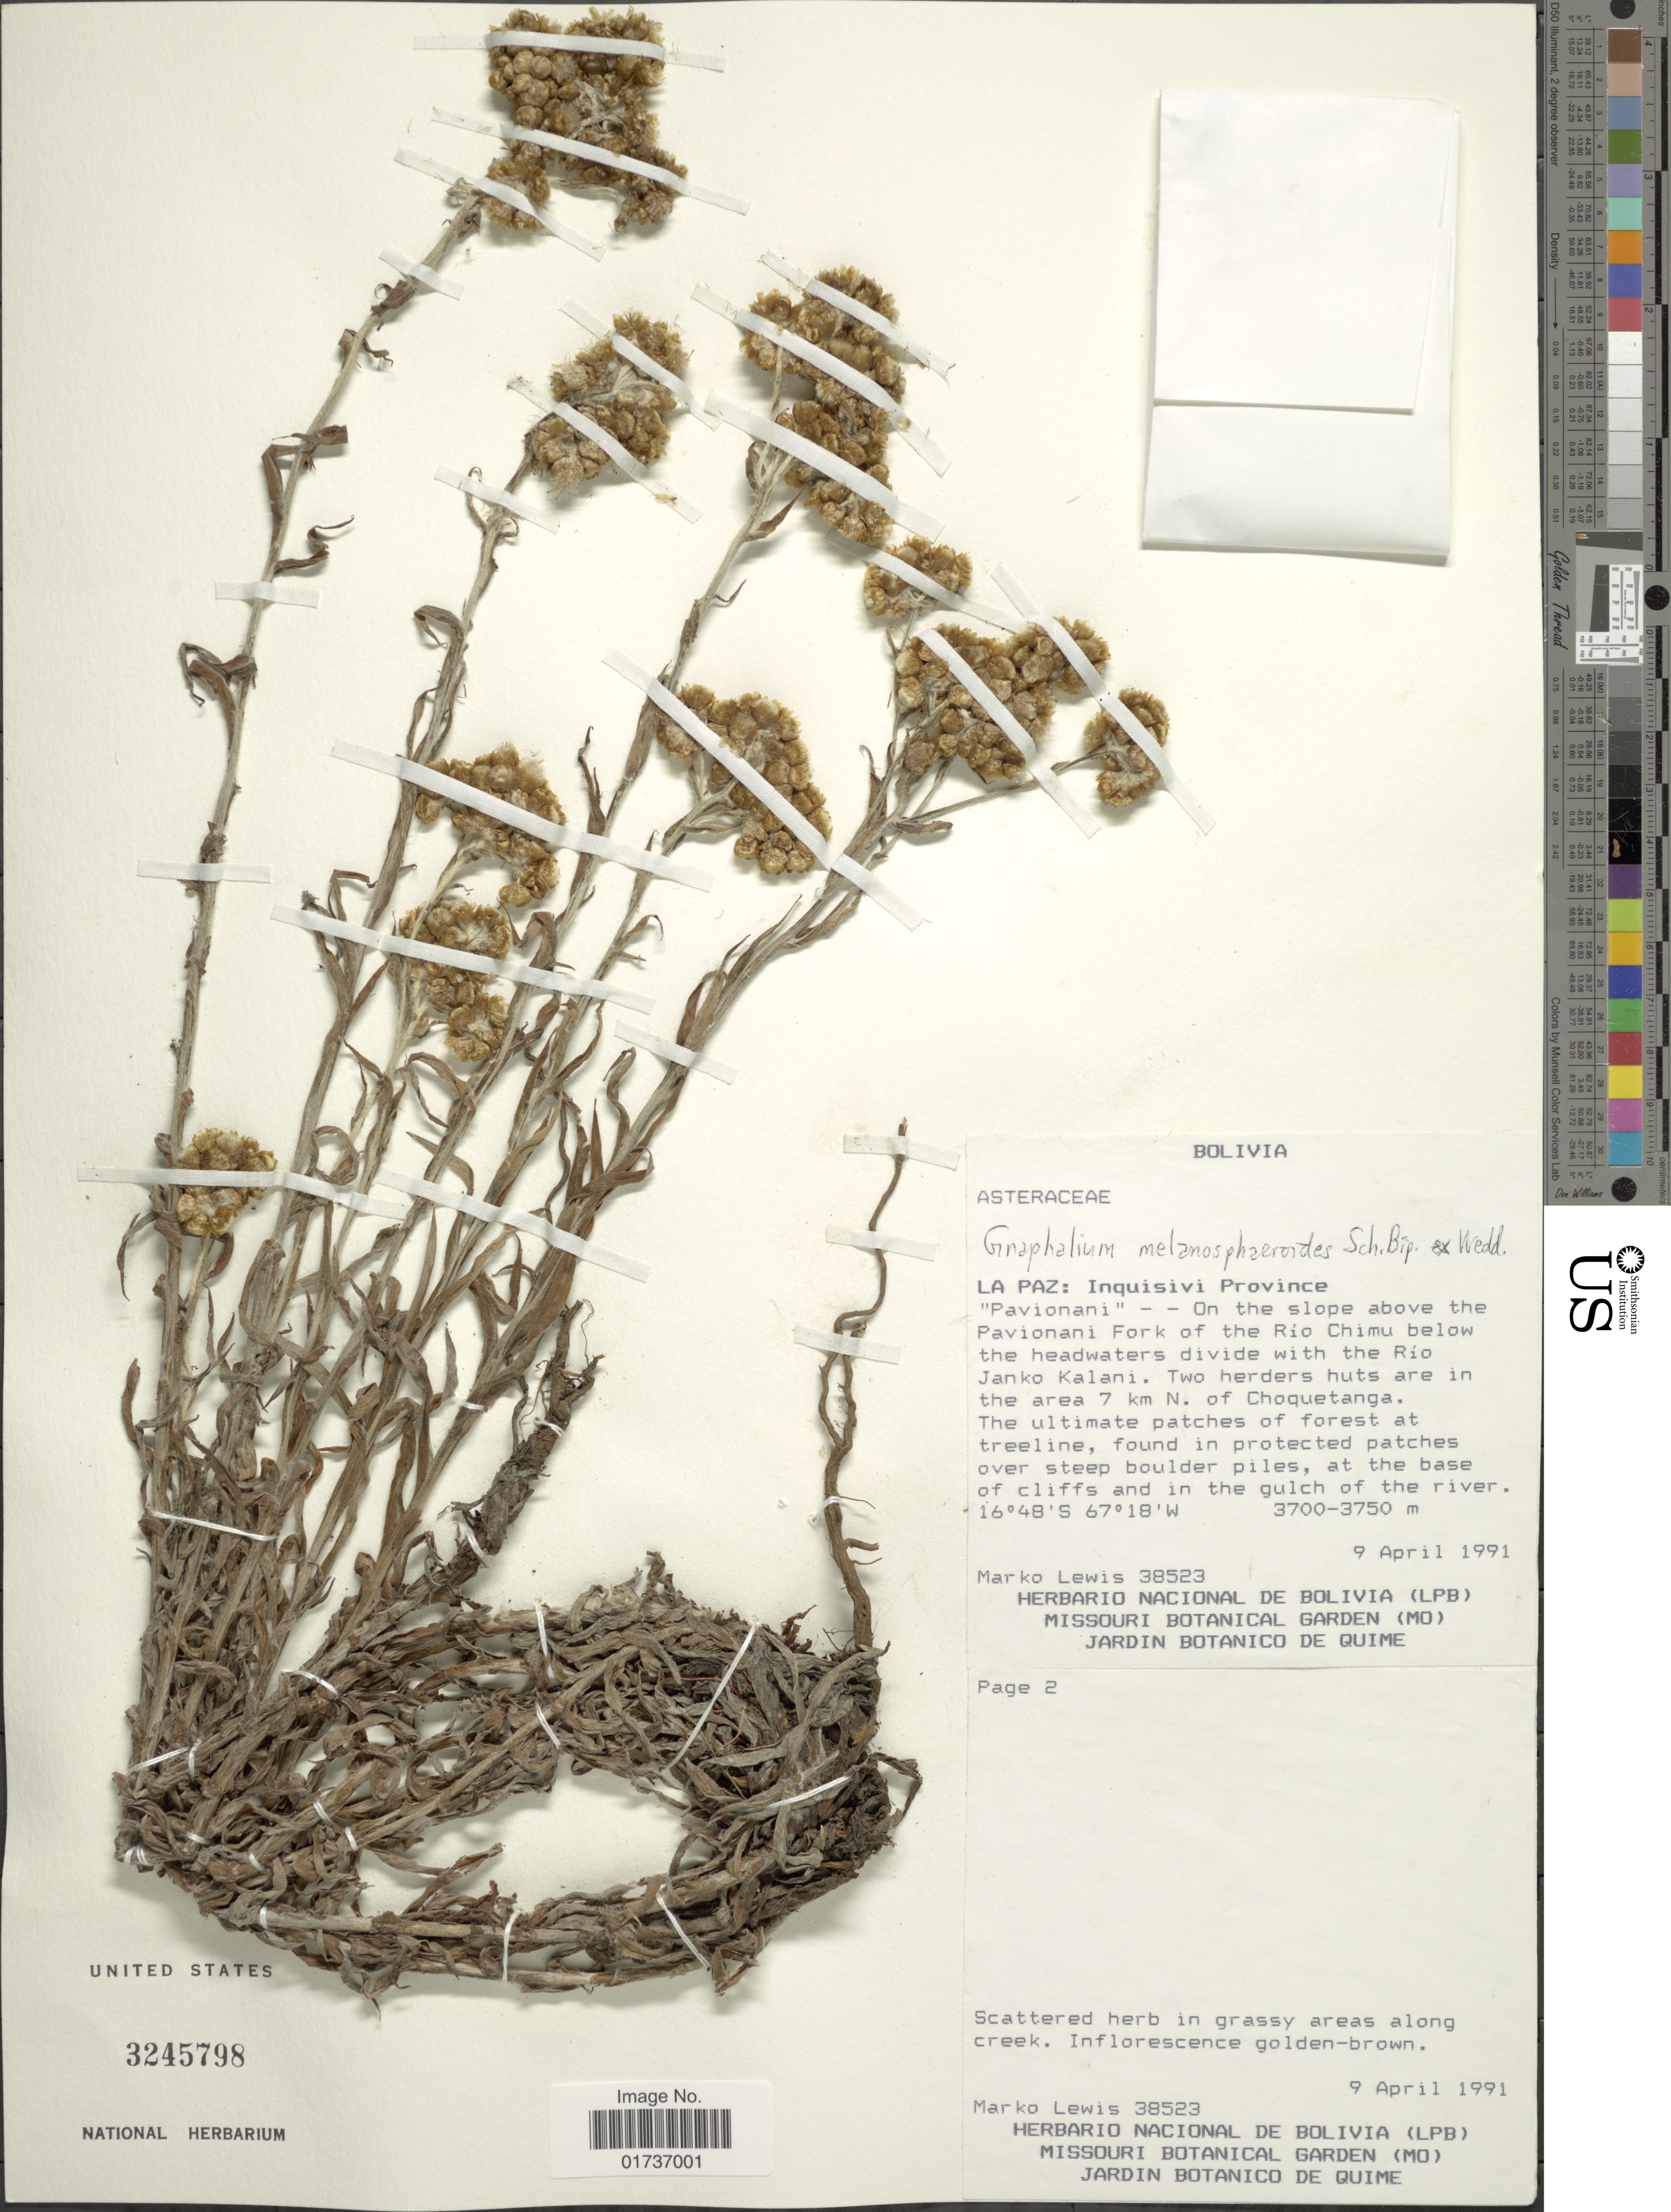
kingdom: Plantae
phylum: Tracheophyta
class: Magnoliopsida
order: Asterales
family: Asteraceae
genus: Gnaphalium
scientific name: Gnaphalium melanosphaeroides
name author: Sch. Bip. & Wedd.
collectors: M. A. Lewis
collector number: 38523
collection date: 1991-04-09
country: Bolivia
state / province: La Paz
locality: La Paz: Inquisivi province 'Pavionani Fork of the Rio Chimu below the headwaters divide with the Rio Janko Kalani. Two herders huts are in the area 7 km N. of Choquetanga. The ultimate patches of forest at treeline, found in protected patches over steep boulder piles, at base of cliffs and in the gulch of the river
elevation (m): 3700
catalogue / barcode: US 3245798